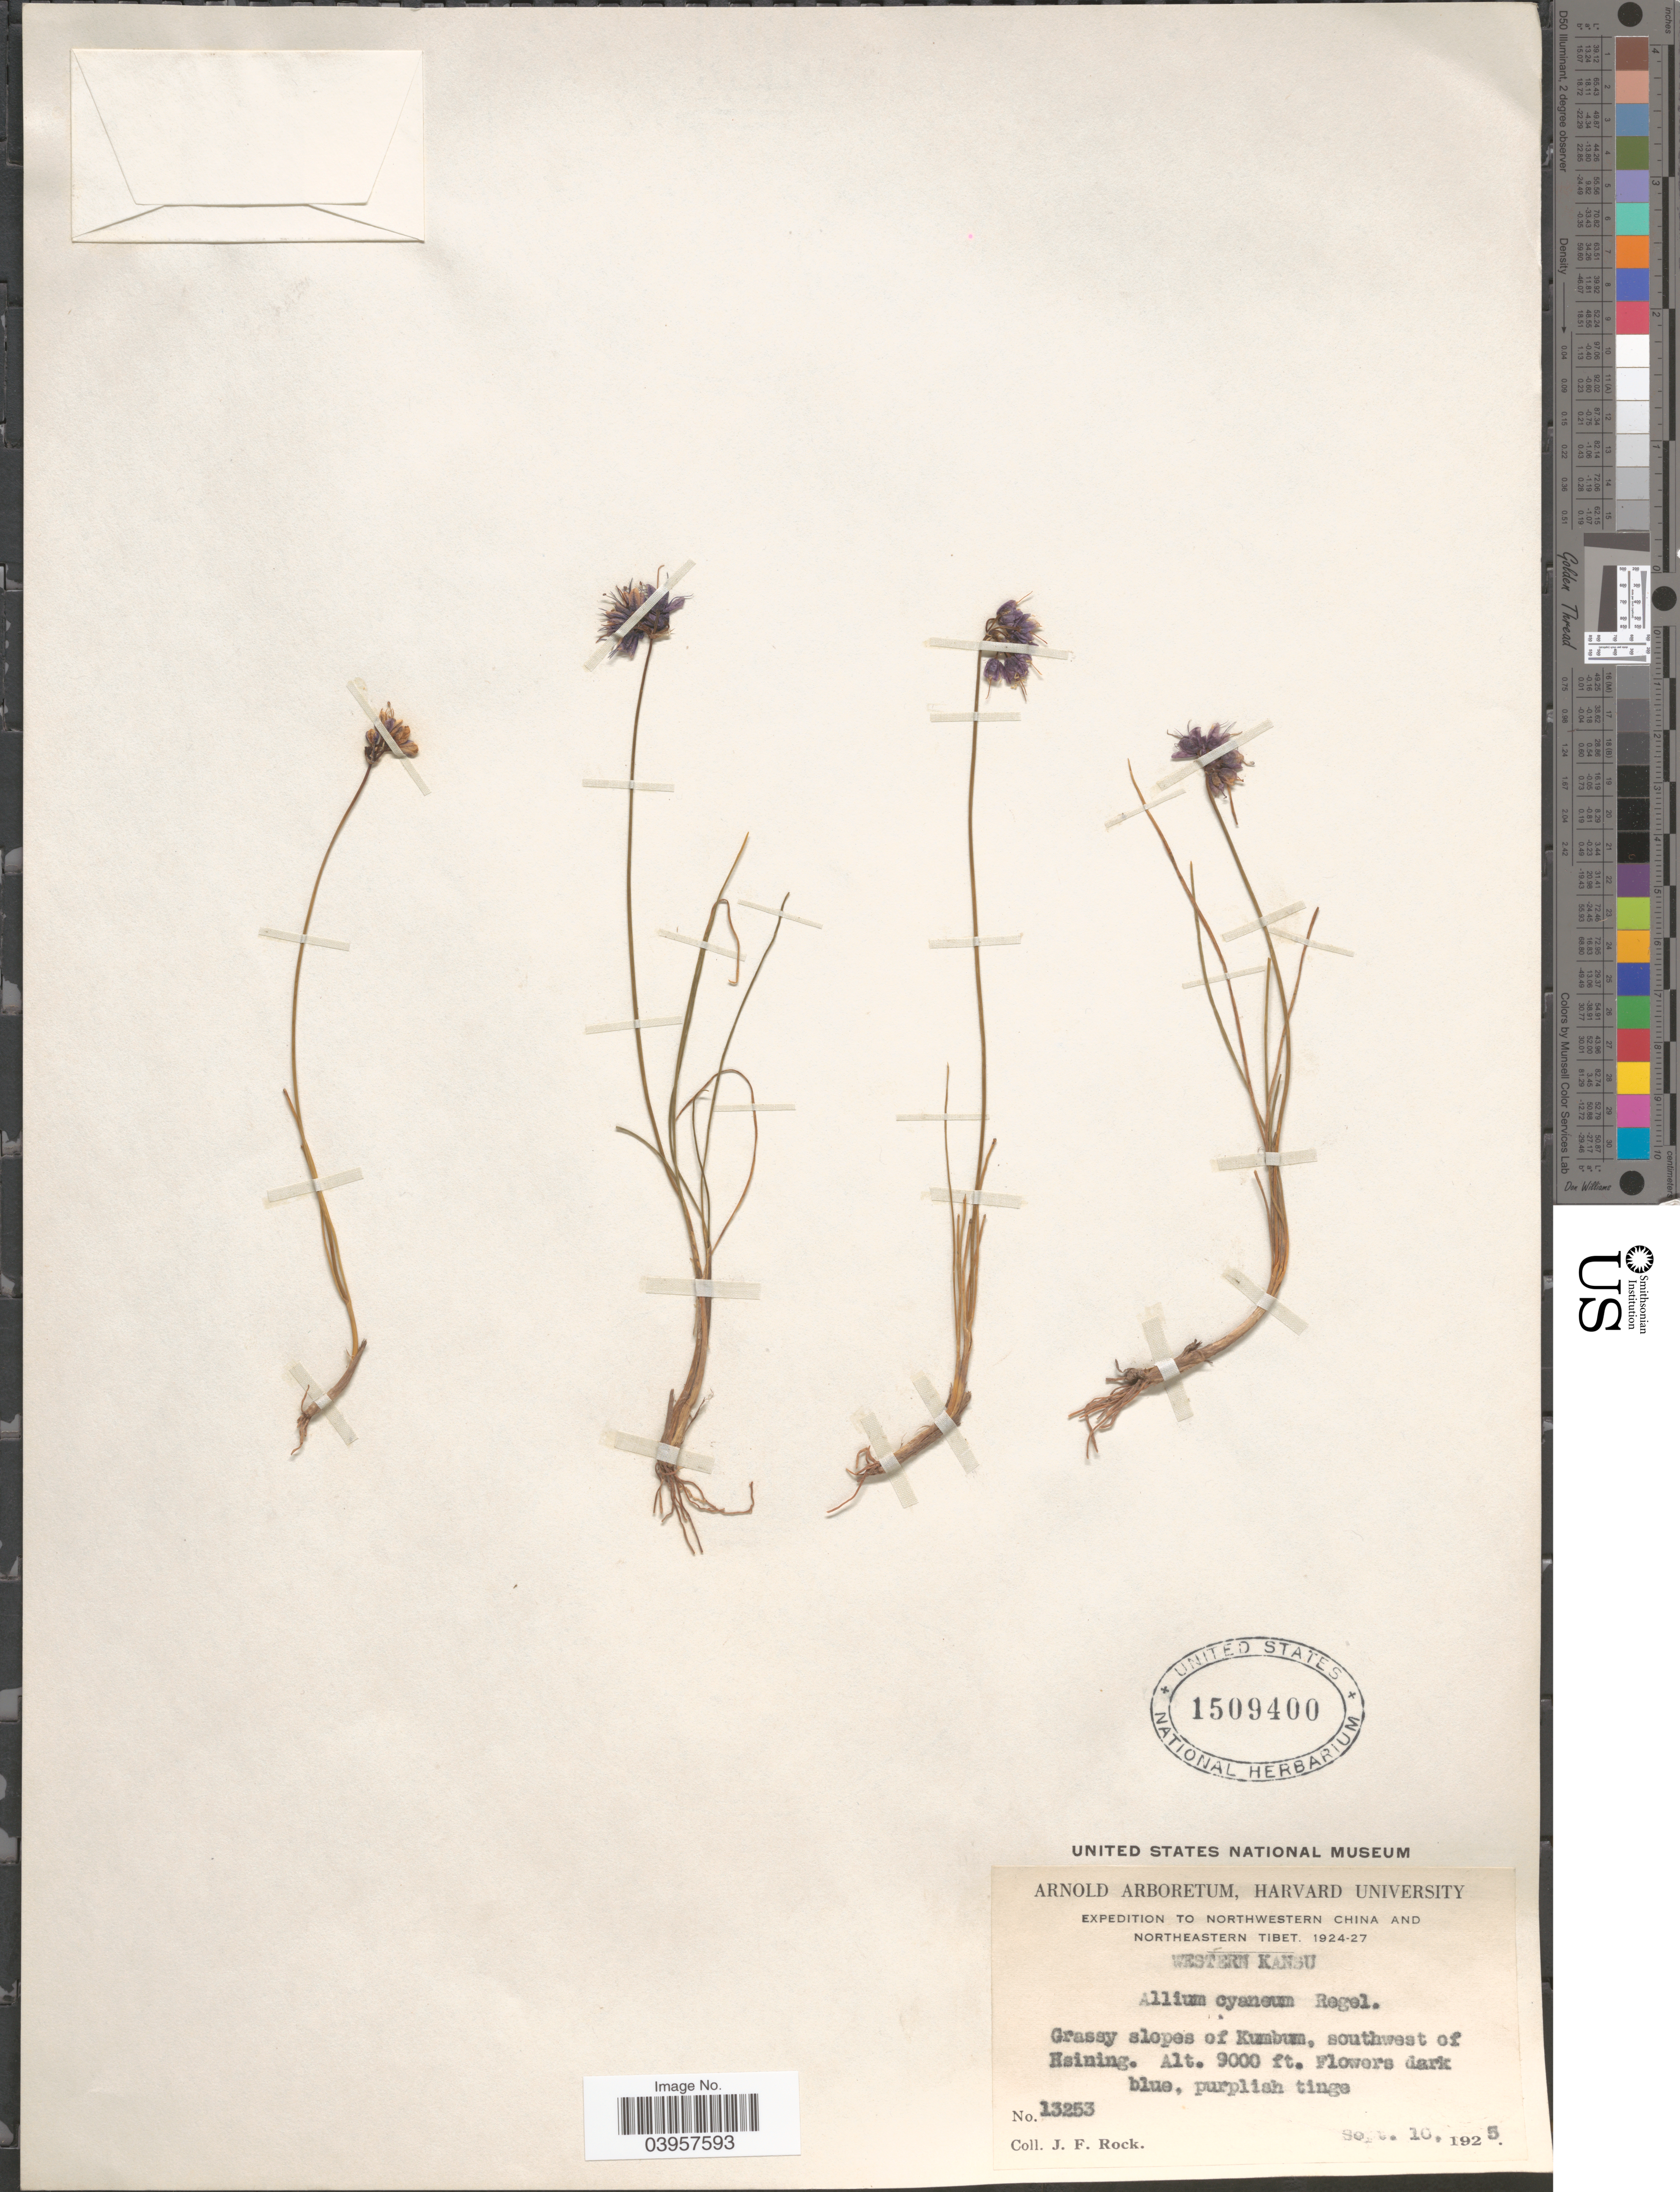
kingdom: Plantae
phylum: Tracheophyta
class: Liliopsida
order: Asparagales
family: Amaryllidaceae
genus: Allium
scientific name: Allium cyaneum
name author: Regel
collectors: J. Rock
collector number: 13253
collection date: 1925-09-10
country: China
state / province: Gansu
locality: Northwestern China. Western Kansu. Grassy slopes of Kumbum, southwest of Hsining [interpreted].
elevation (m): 2743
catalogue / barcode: US 1509400